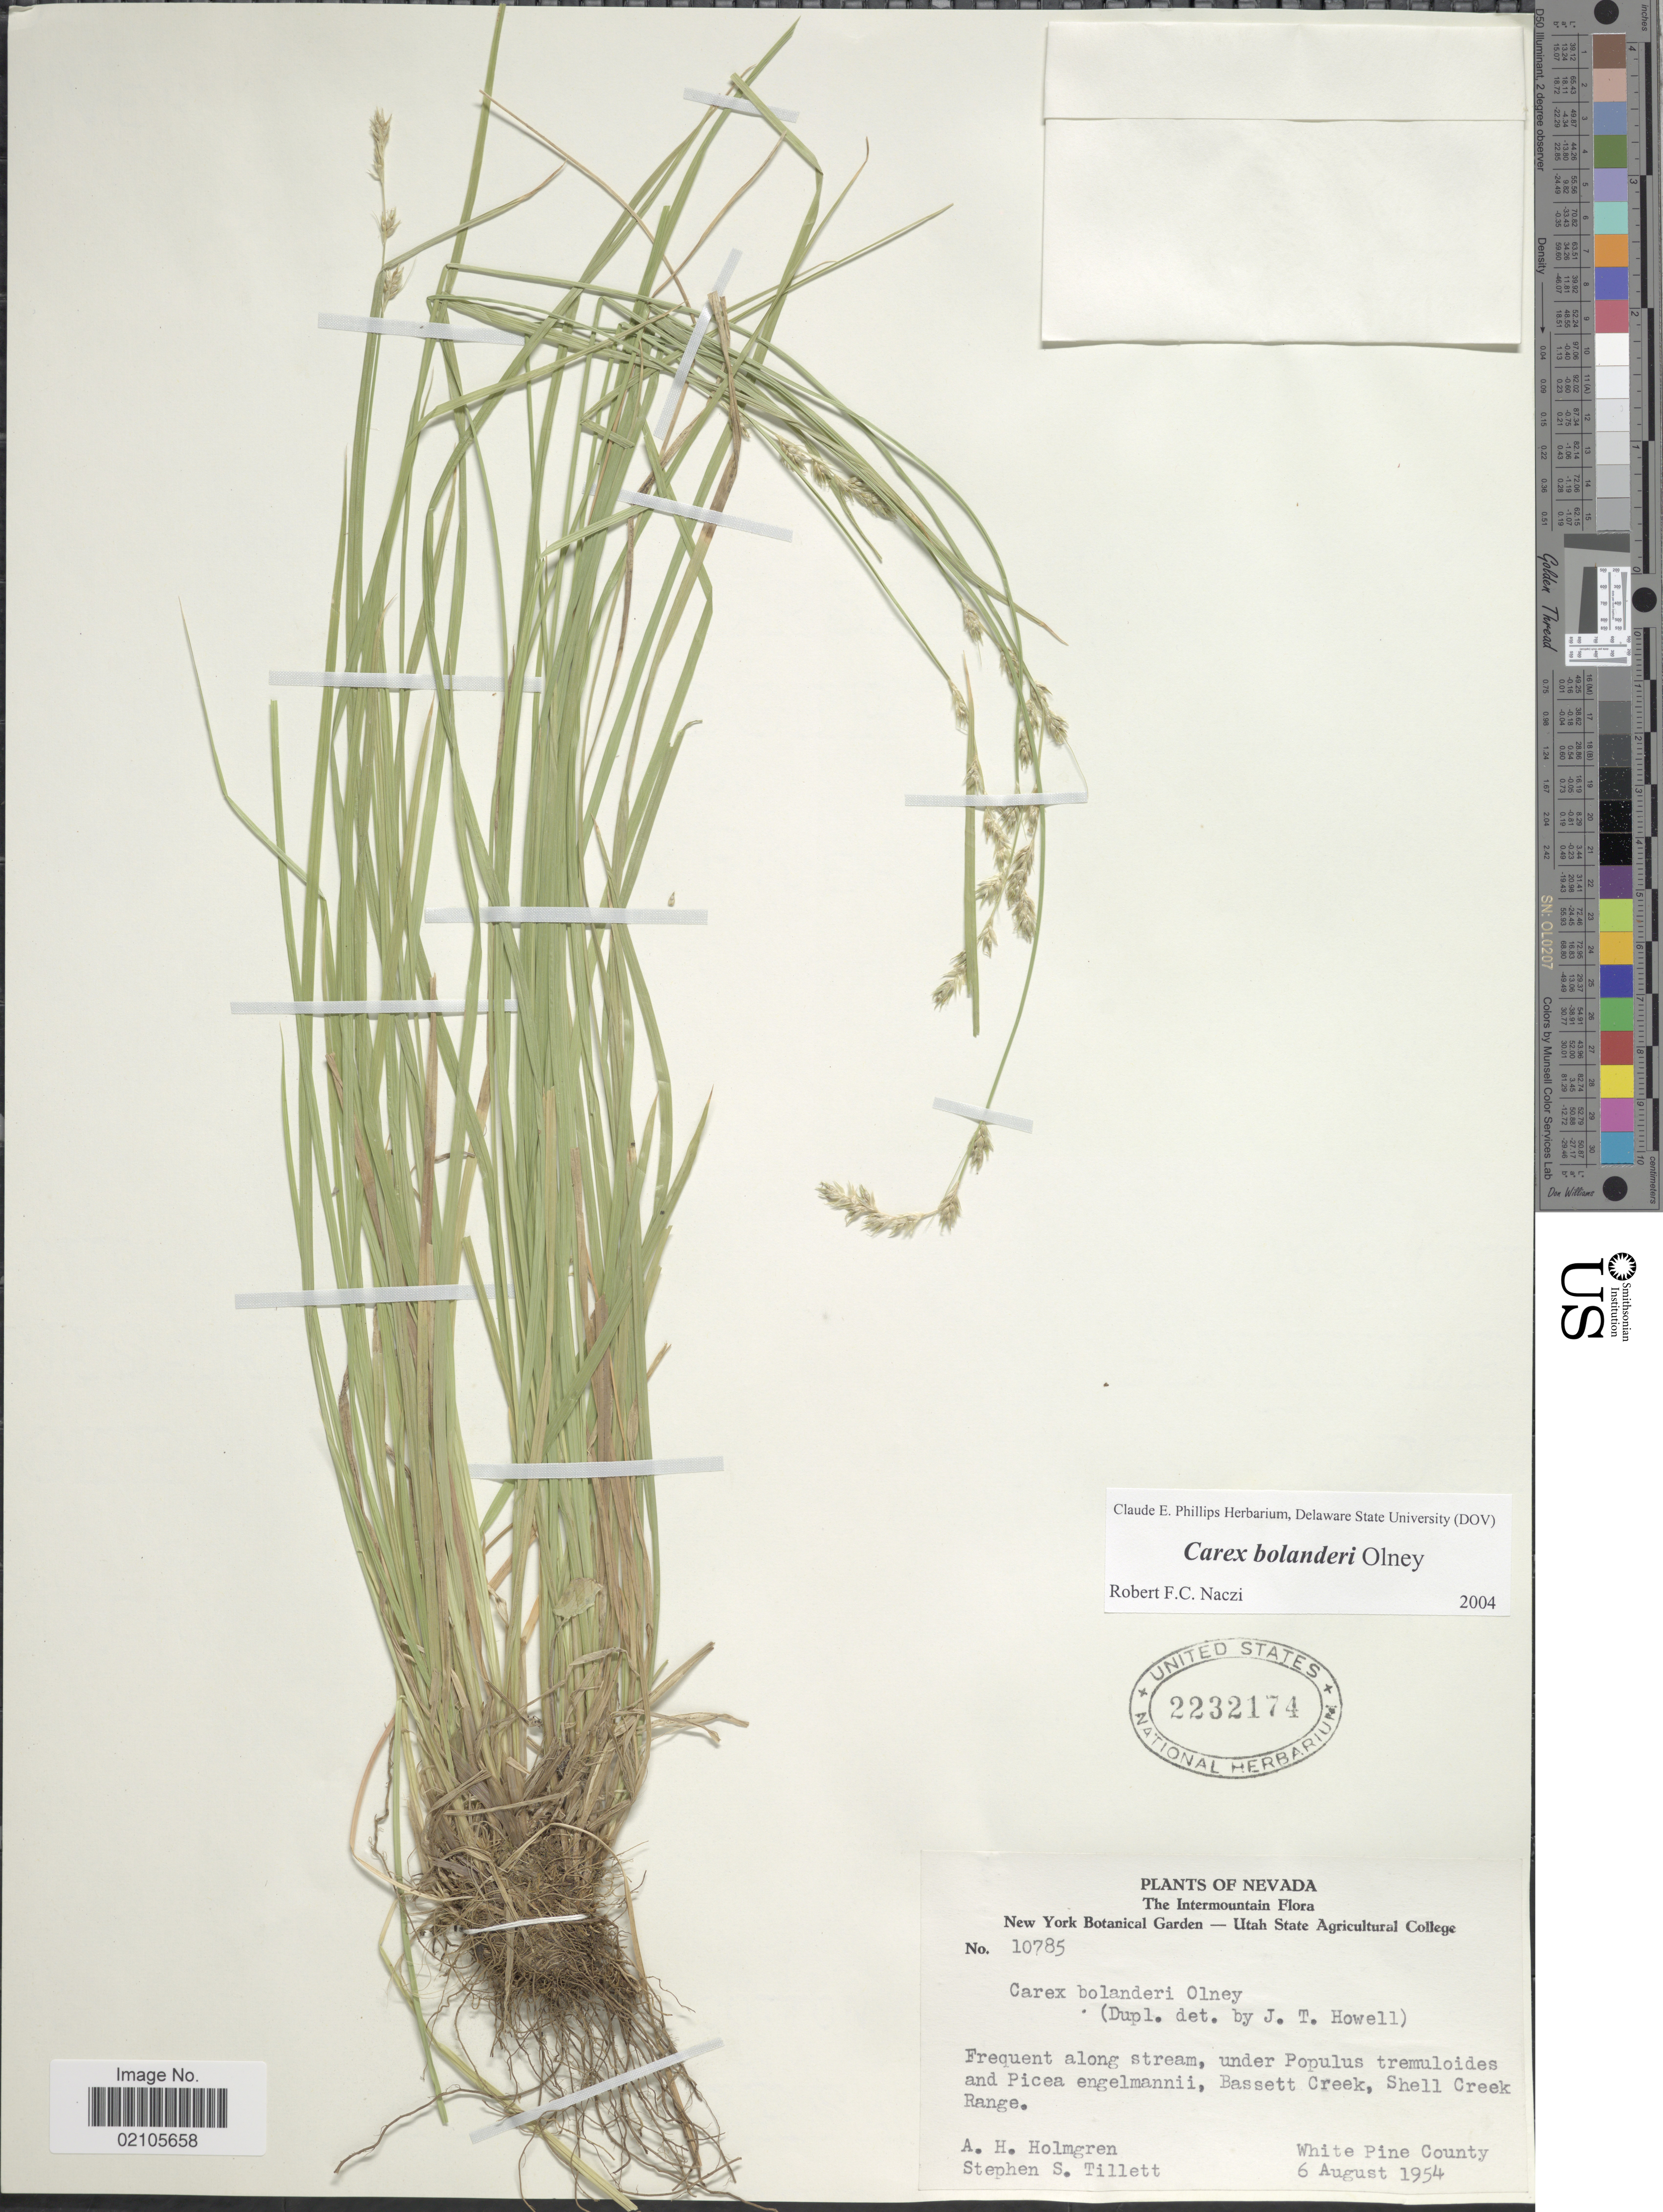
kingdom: Plantae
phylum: Tracheophyta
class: Liliopsida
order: Poales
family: Cyperaceae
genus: Carex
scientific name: Carex bolanderi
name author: Olney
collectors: A. H. Holmgren & S. S. Tillett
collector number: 10785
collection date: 1954-08-06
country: United States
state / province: Nevada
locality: The Intermountain, Bassett Creek, Shell Creek, Range, White PIne County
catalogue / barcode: US 2232174